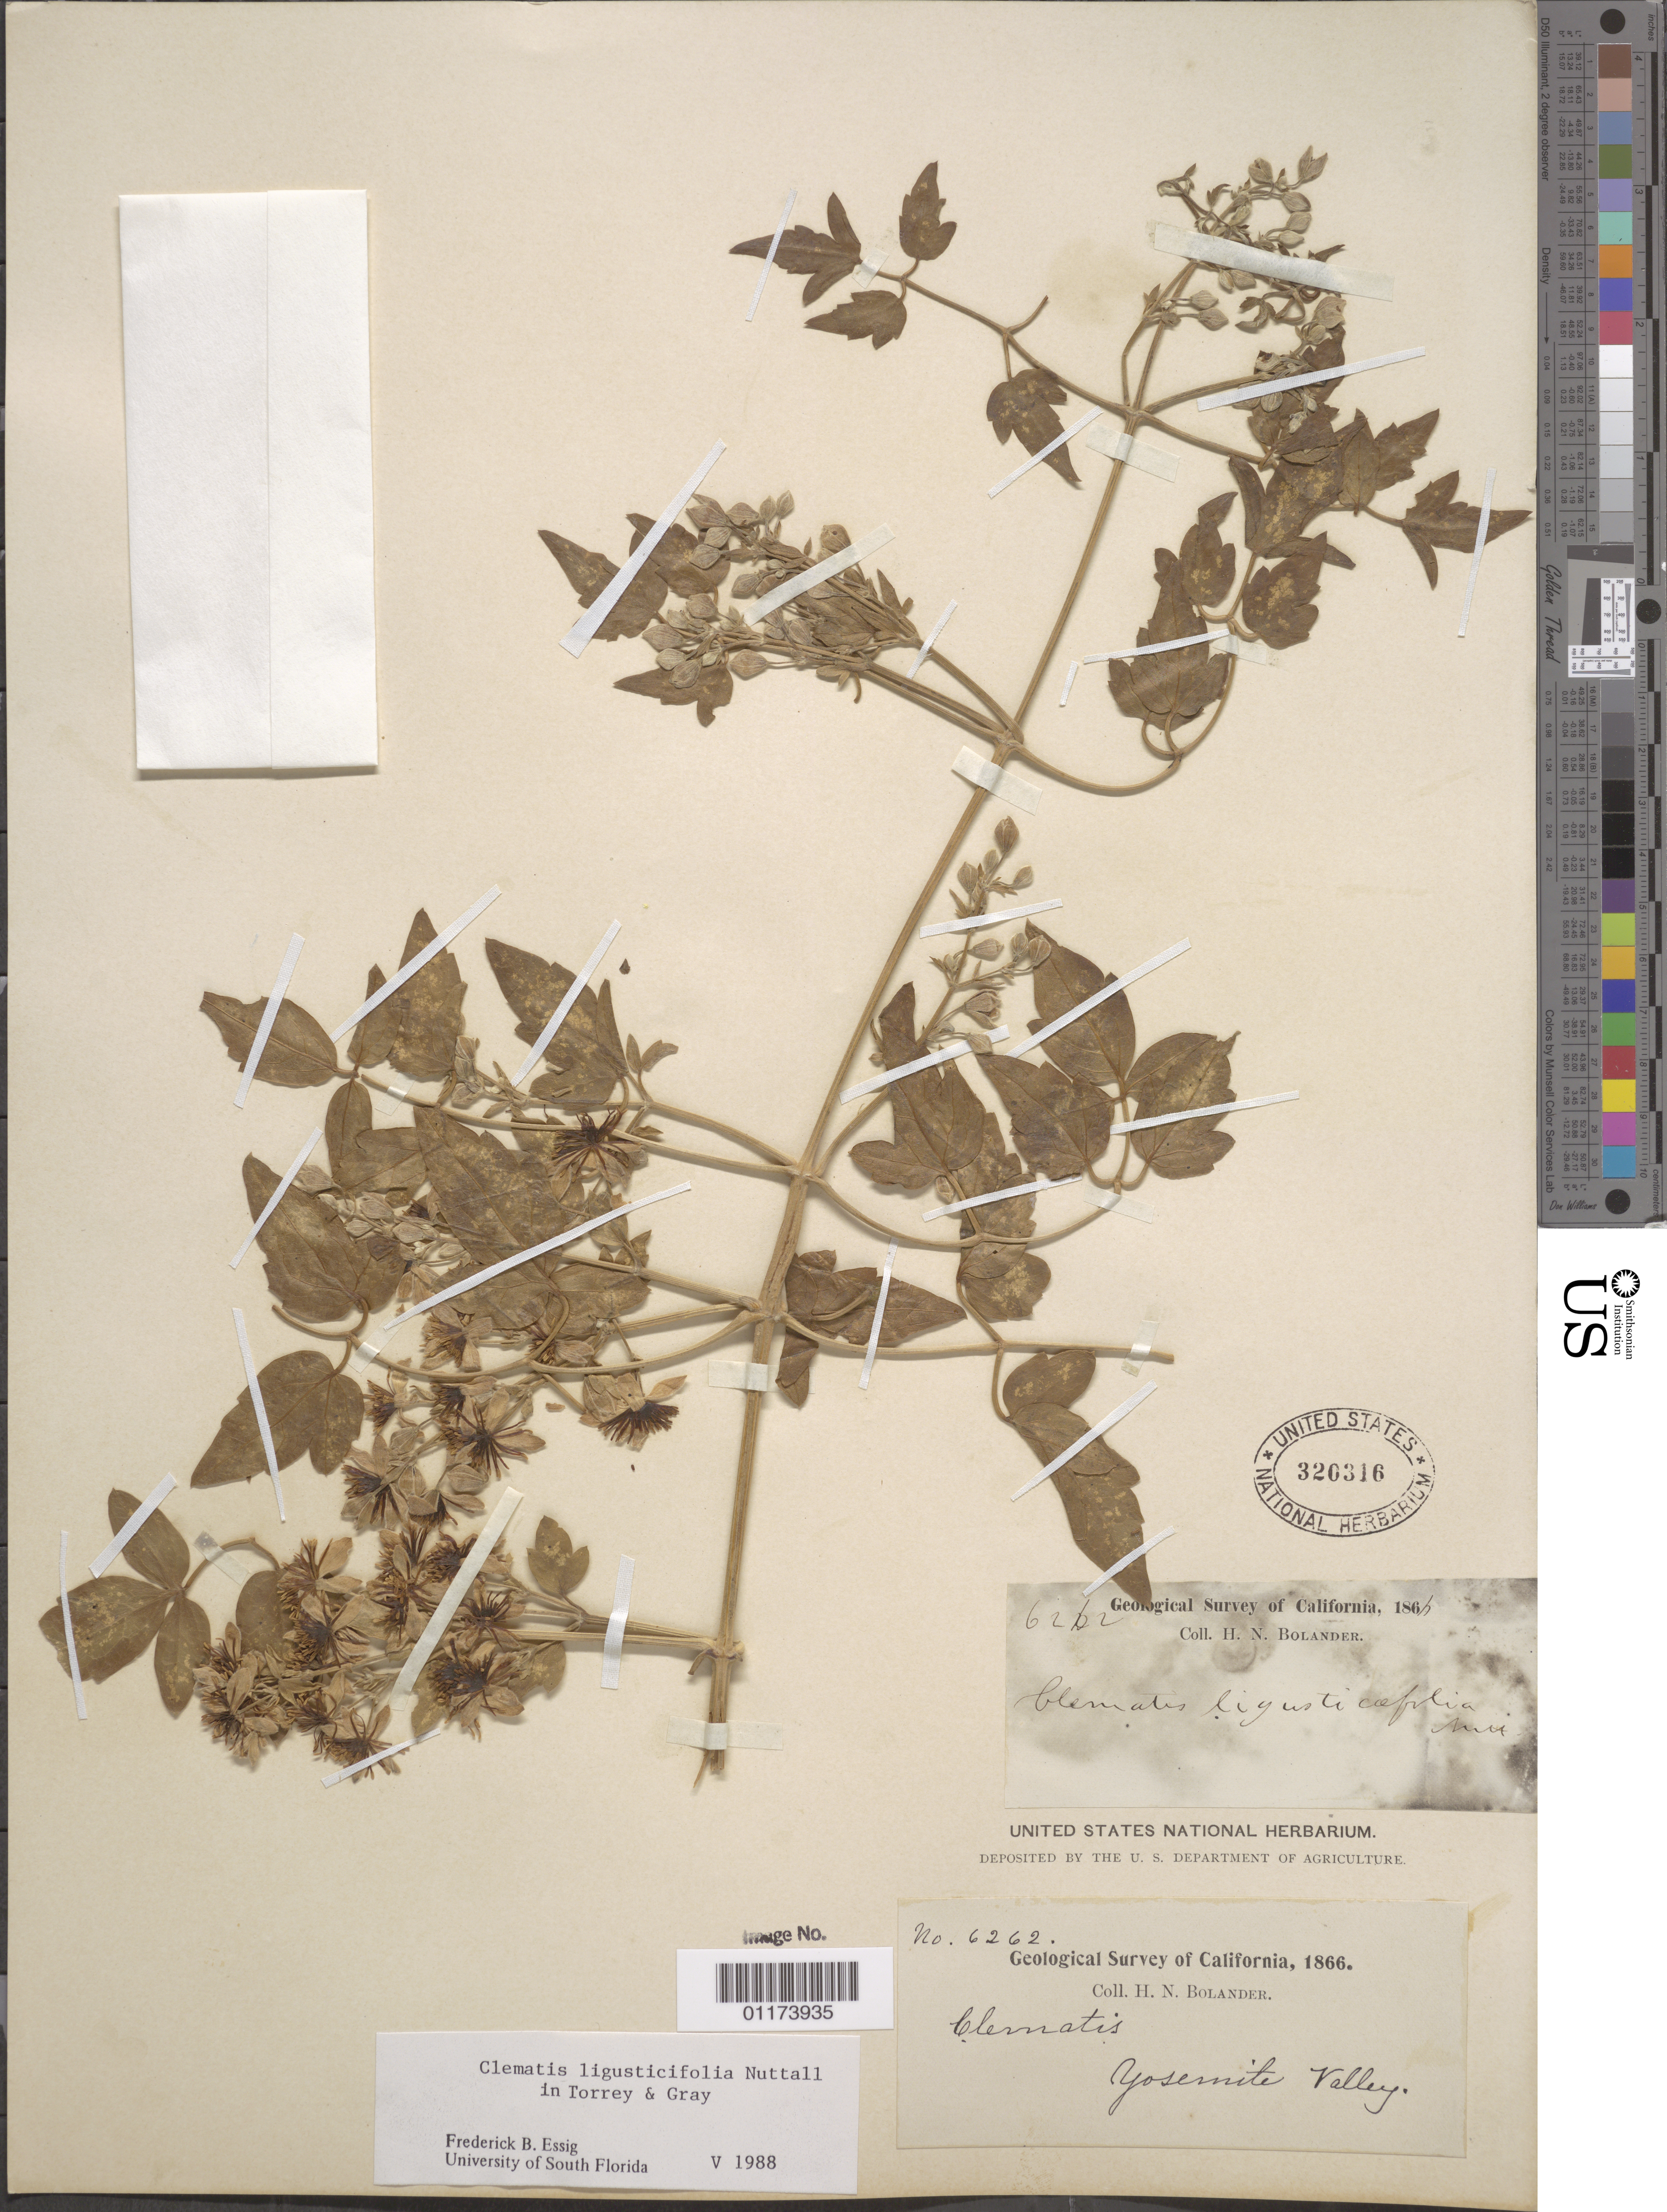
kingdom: Plantae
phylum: Tracheophyta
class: Magnoliopsida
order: Ranunculales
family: Ranunculaceae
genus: Clematis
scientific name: Clematis ligusticifolia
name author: Nutt.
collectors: H. Bolander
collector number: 6262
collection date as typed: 1866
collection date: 1866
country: United States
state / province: California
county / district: Mariposa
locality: Yosemite Valley.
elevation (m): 2438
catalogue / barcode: US 320316